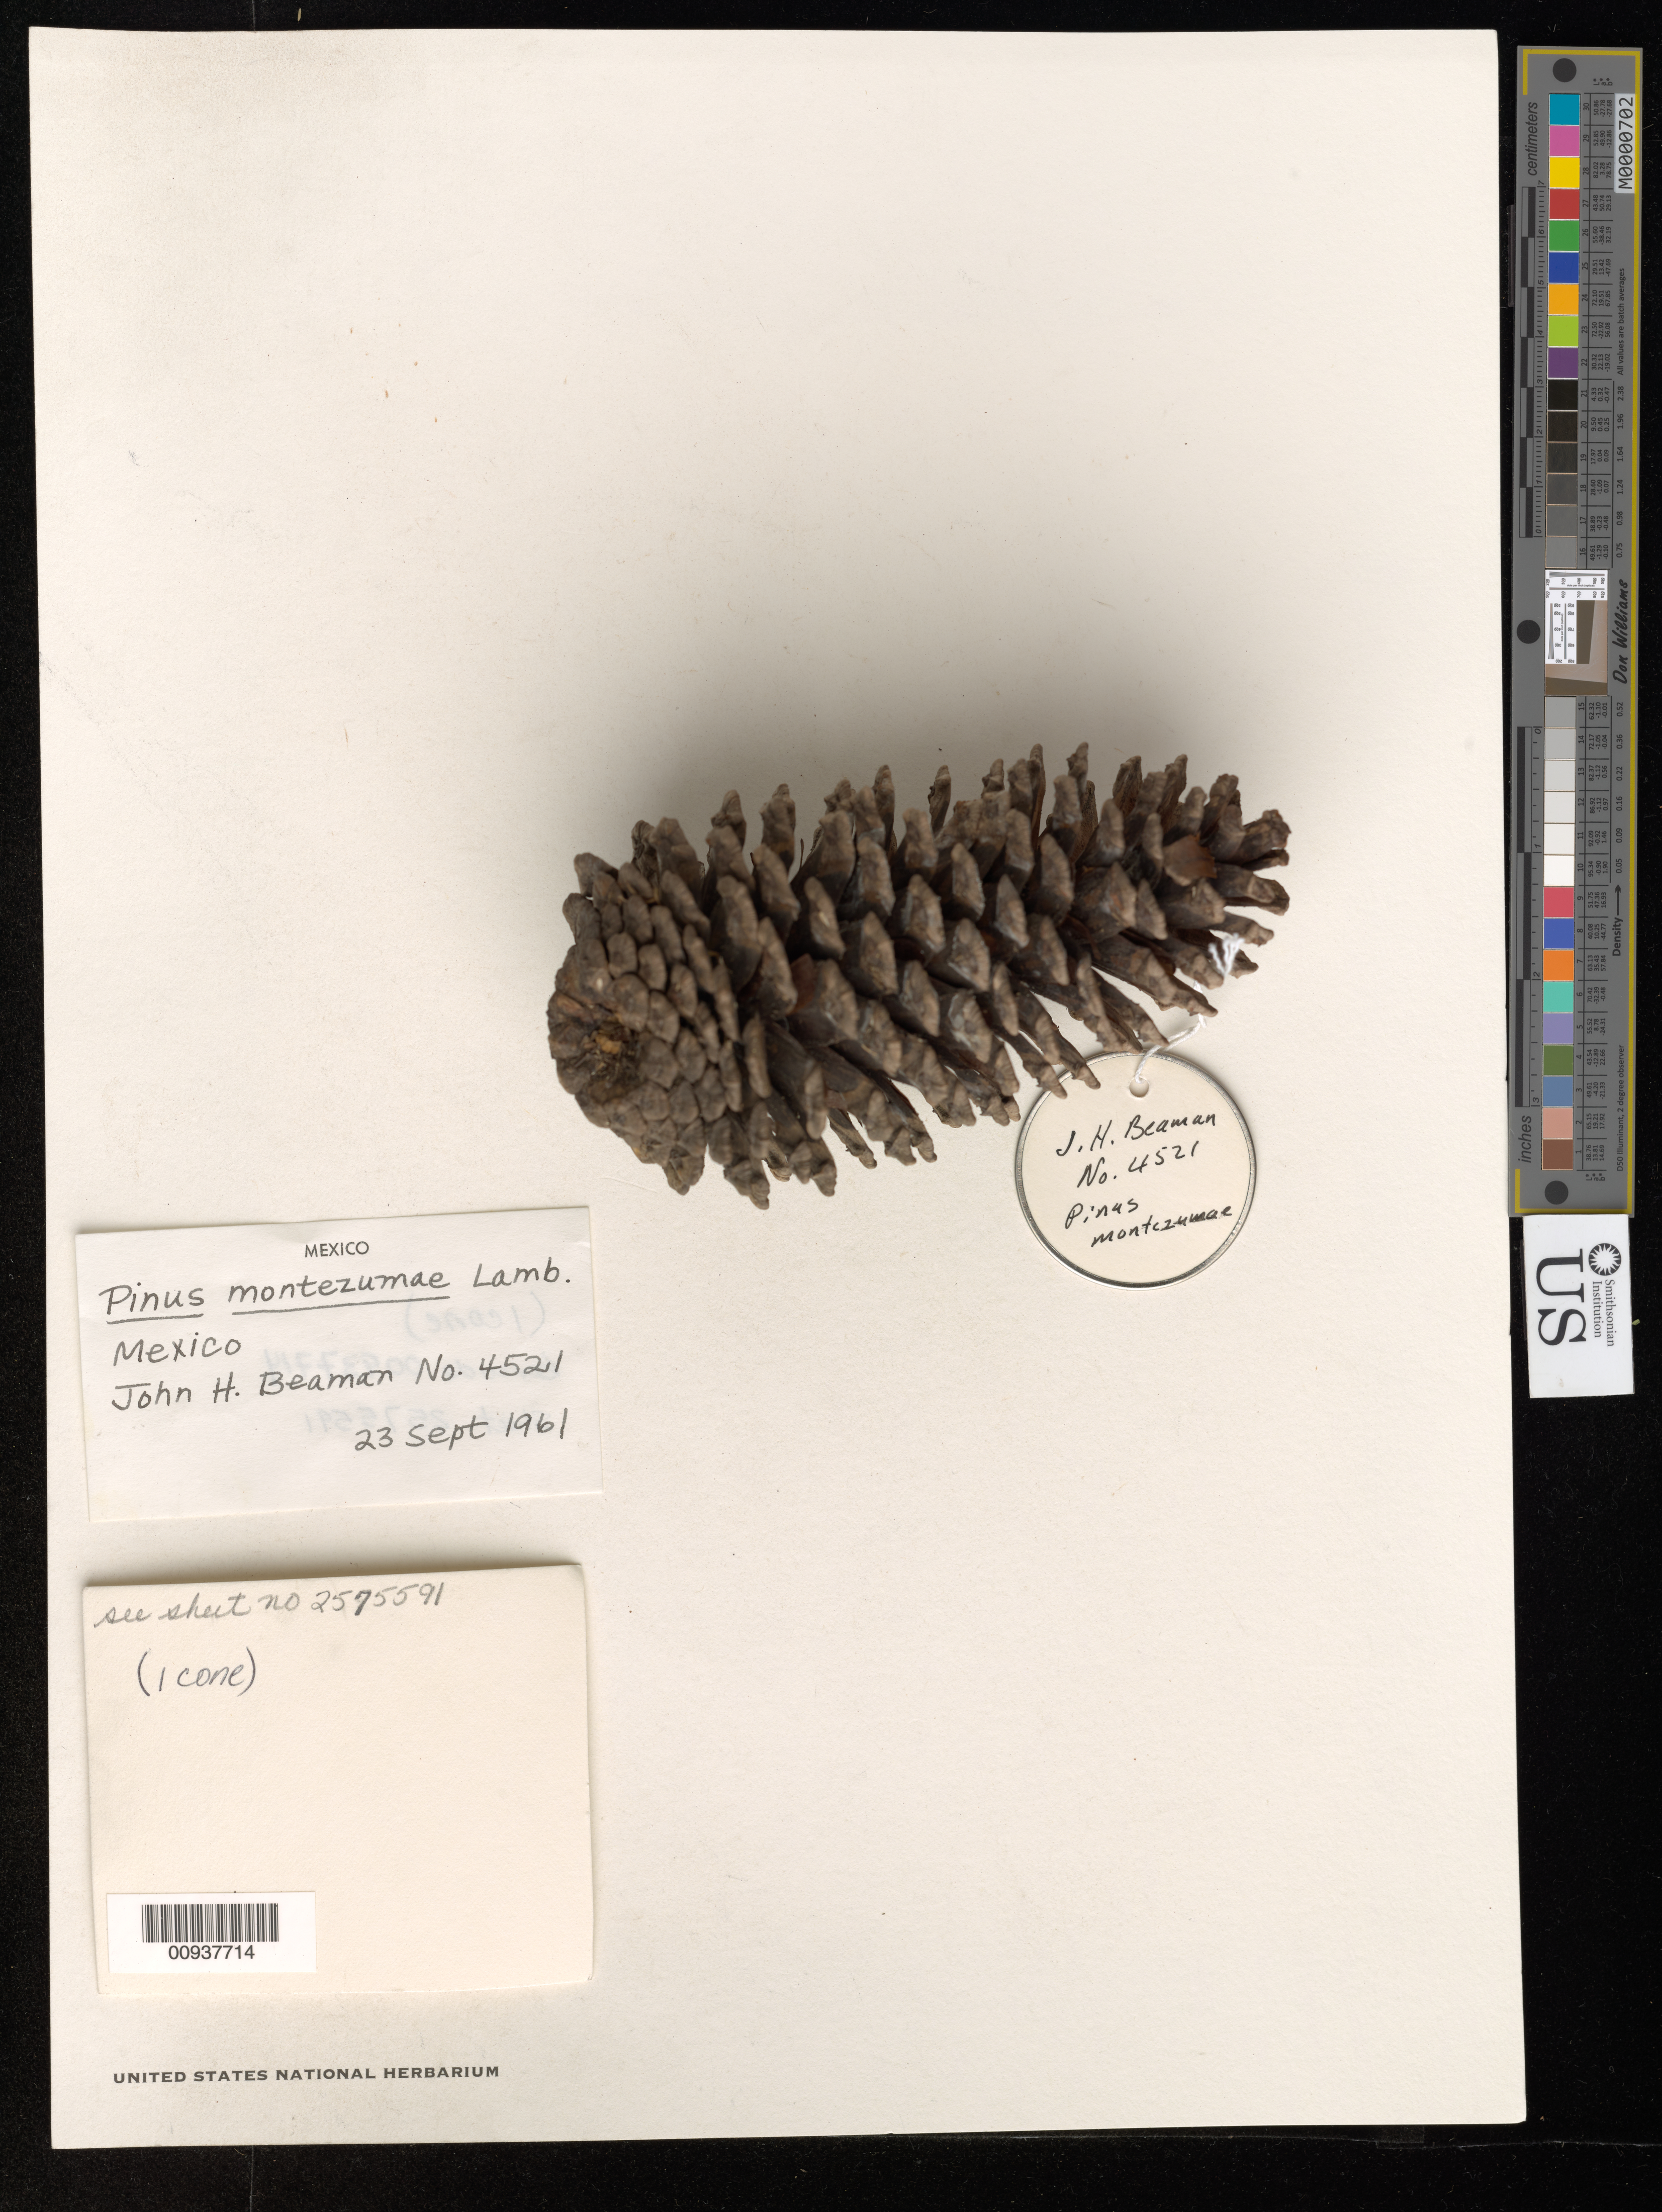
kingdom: Plantae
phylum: Tracheophyta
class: Pinopsida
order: Pinales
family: Pinaceae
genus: Pinus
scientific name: Pinus montezumae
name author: Lamb.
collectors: J. H. Beaman & J. Andrésen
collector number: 4521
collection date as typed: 23 Sep 1961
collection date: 1961-09-23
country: Mexico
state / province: México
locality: Ca. 12 km. east of Amecameca at km. 72 on the Popocatepetl road.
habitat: Dominant species in pine forest.